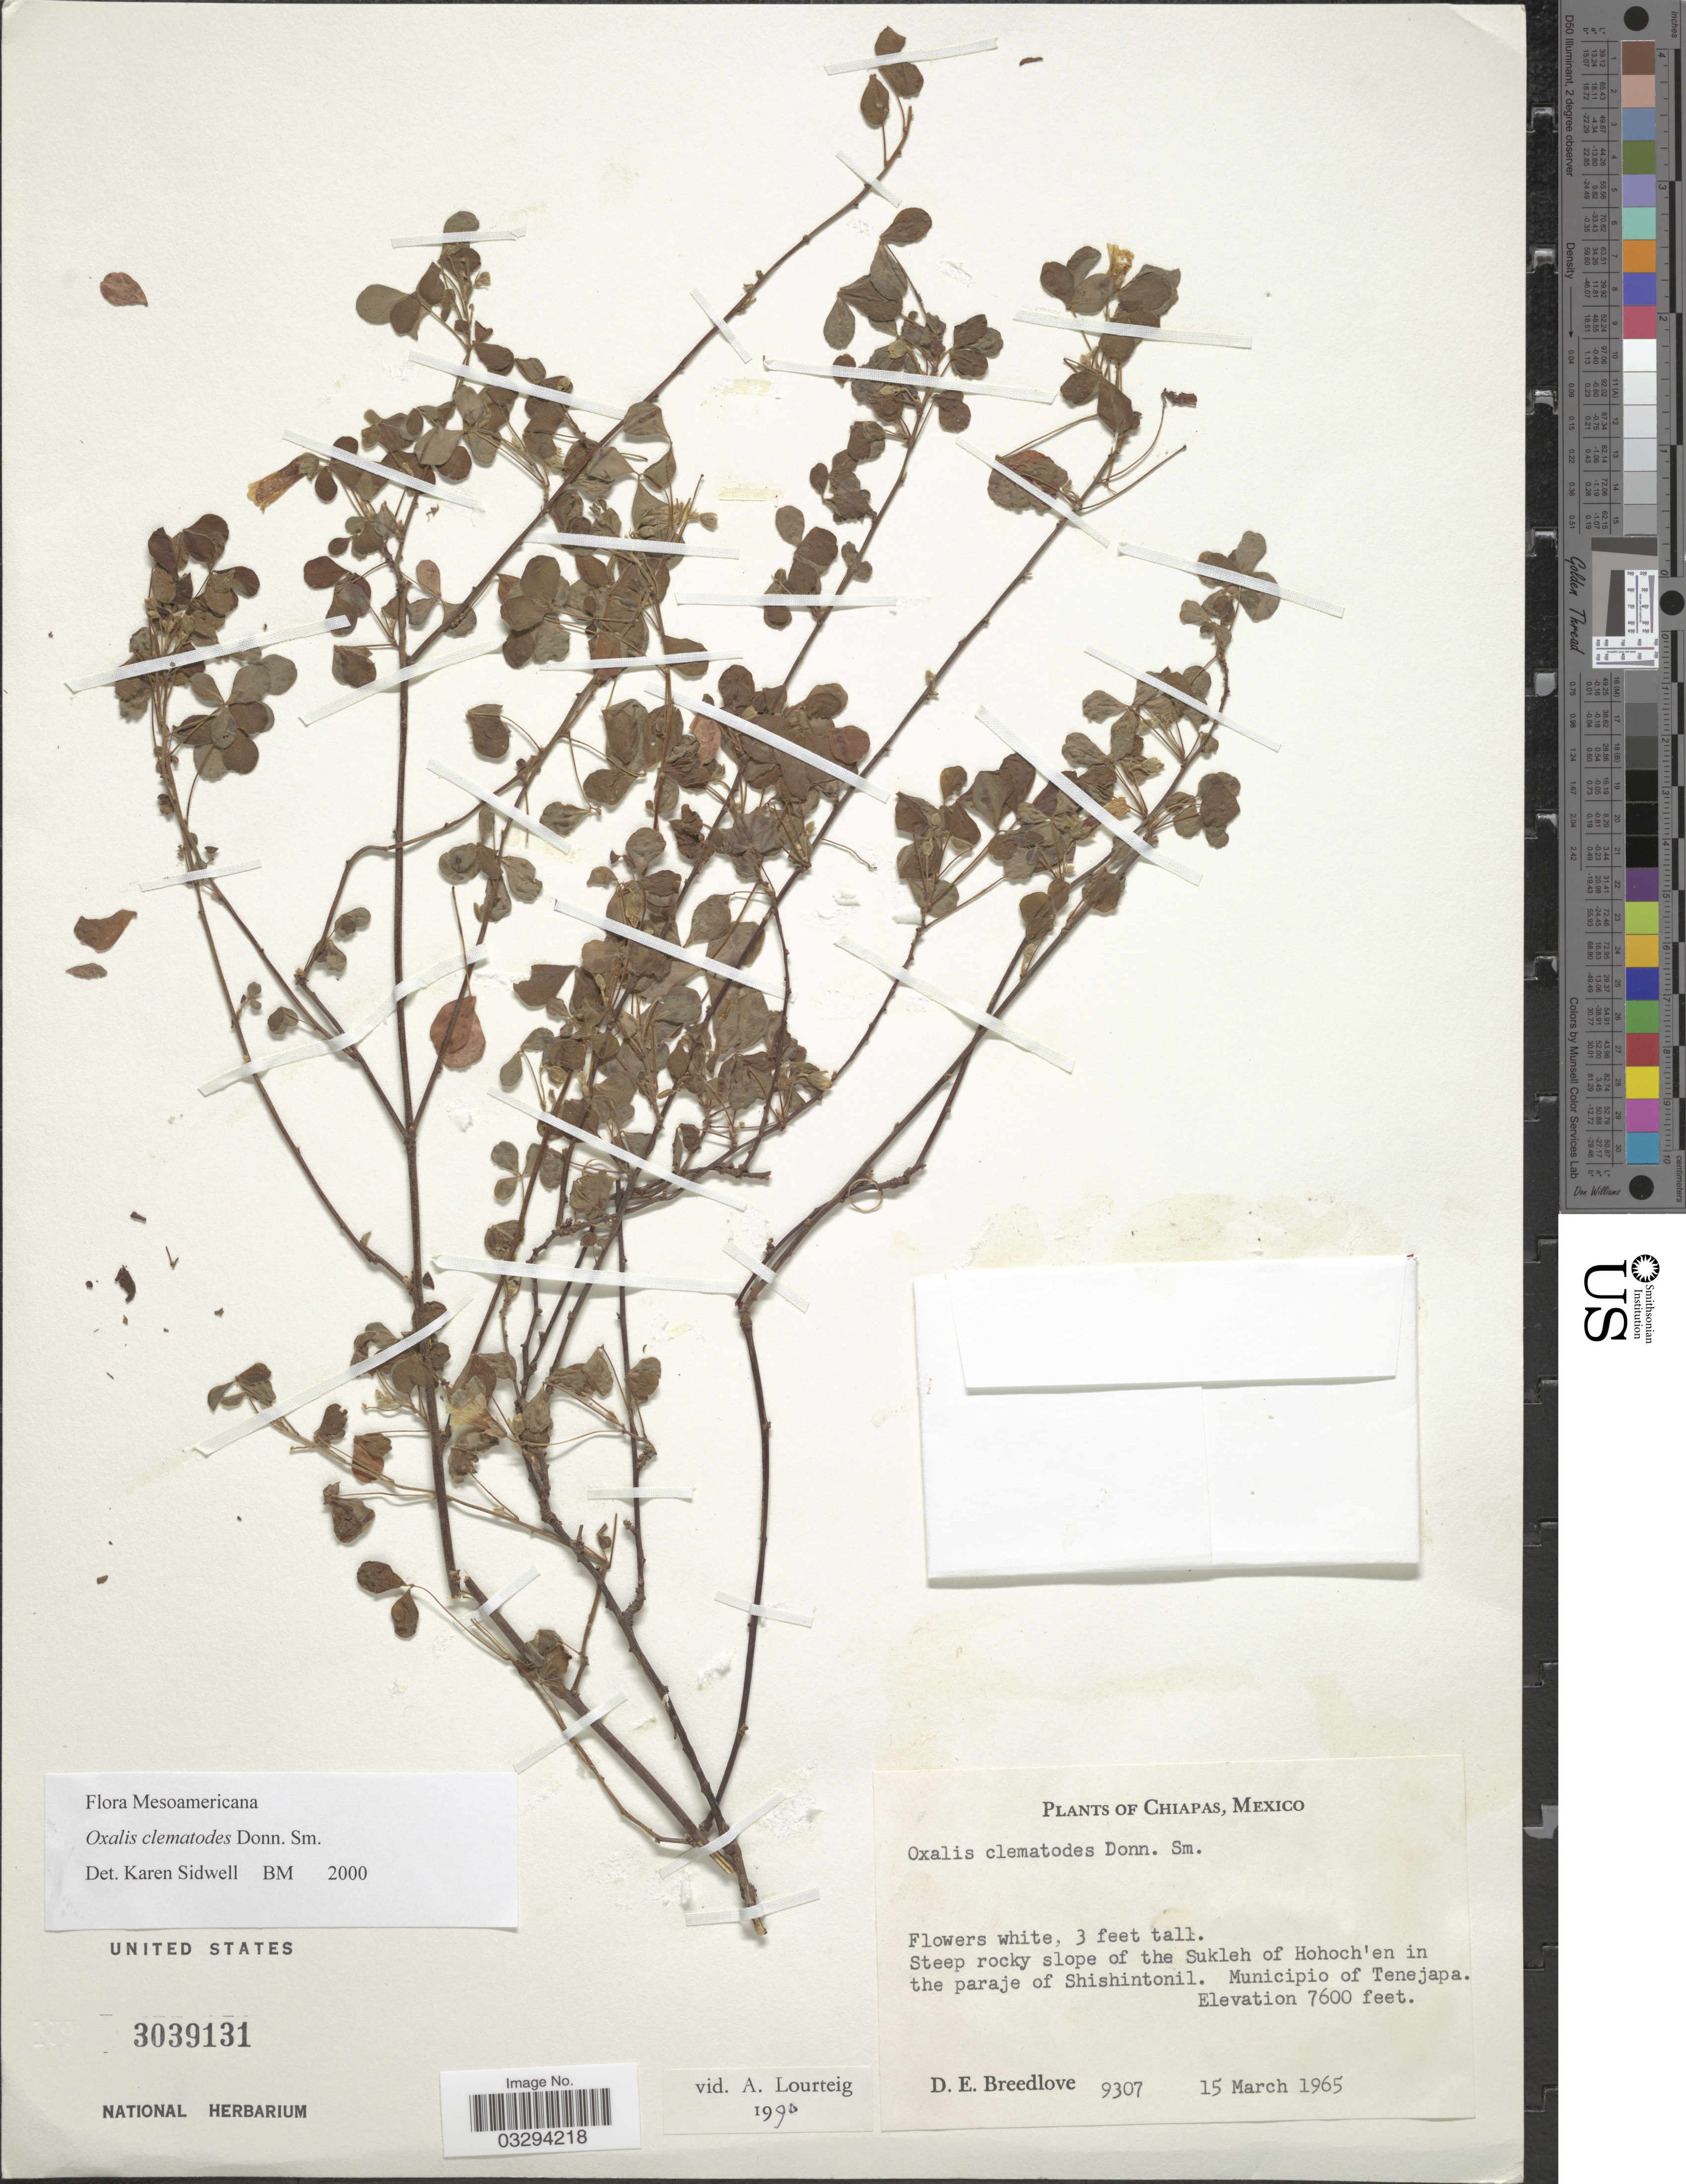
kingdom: Plantae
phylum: Tracheophyta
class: Magnoliopsida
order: Oxalidales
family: Oxalidaceae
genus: Oxalis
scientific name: Oxalis clematodes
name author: Donn. Sm.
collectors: D. E. Breedlove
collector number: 9307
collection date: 1965-03-15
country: Mexico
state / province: Chiapas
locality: Steep rocky slope of the Sukleh of Hohoch'en in the paraje of Shishintonil. Municipio of Tenejapa.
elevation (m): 2316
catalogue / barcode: US 3039131